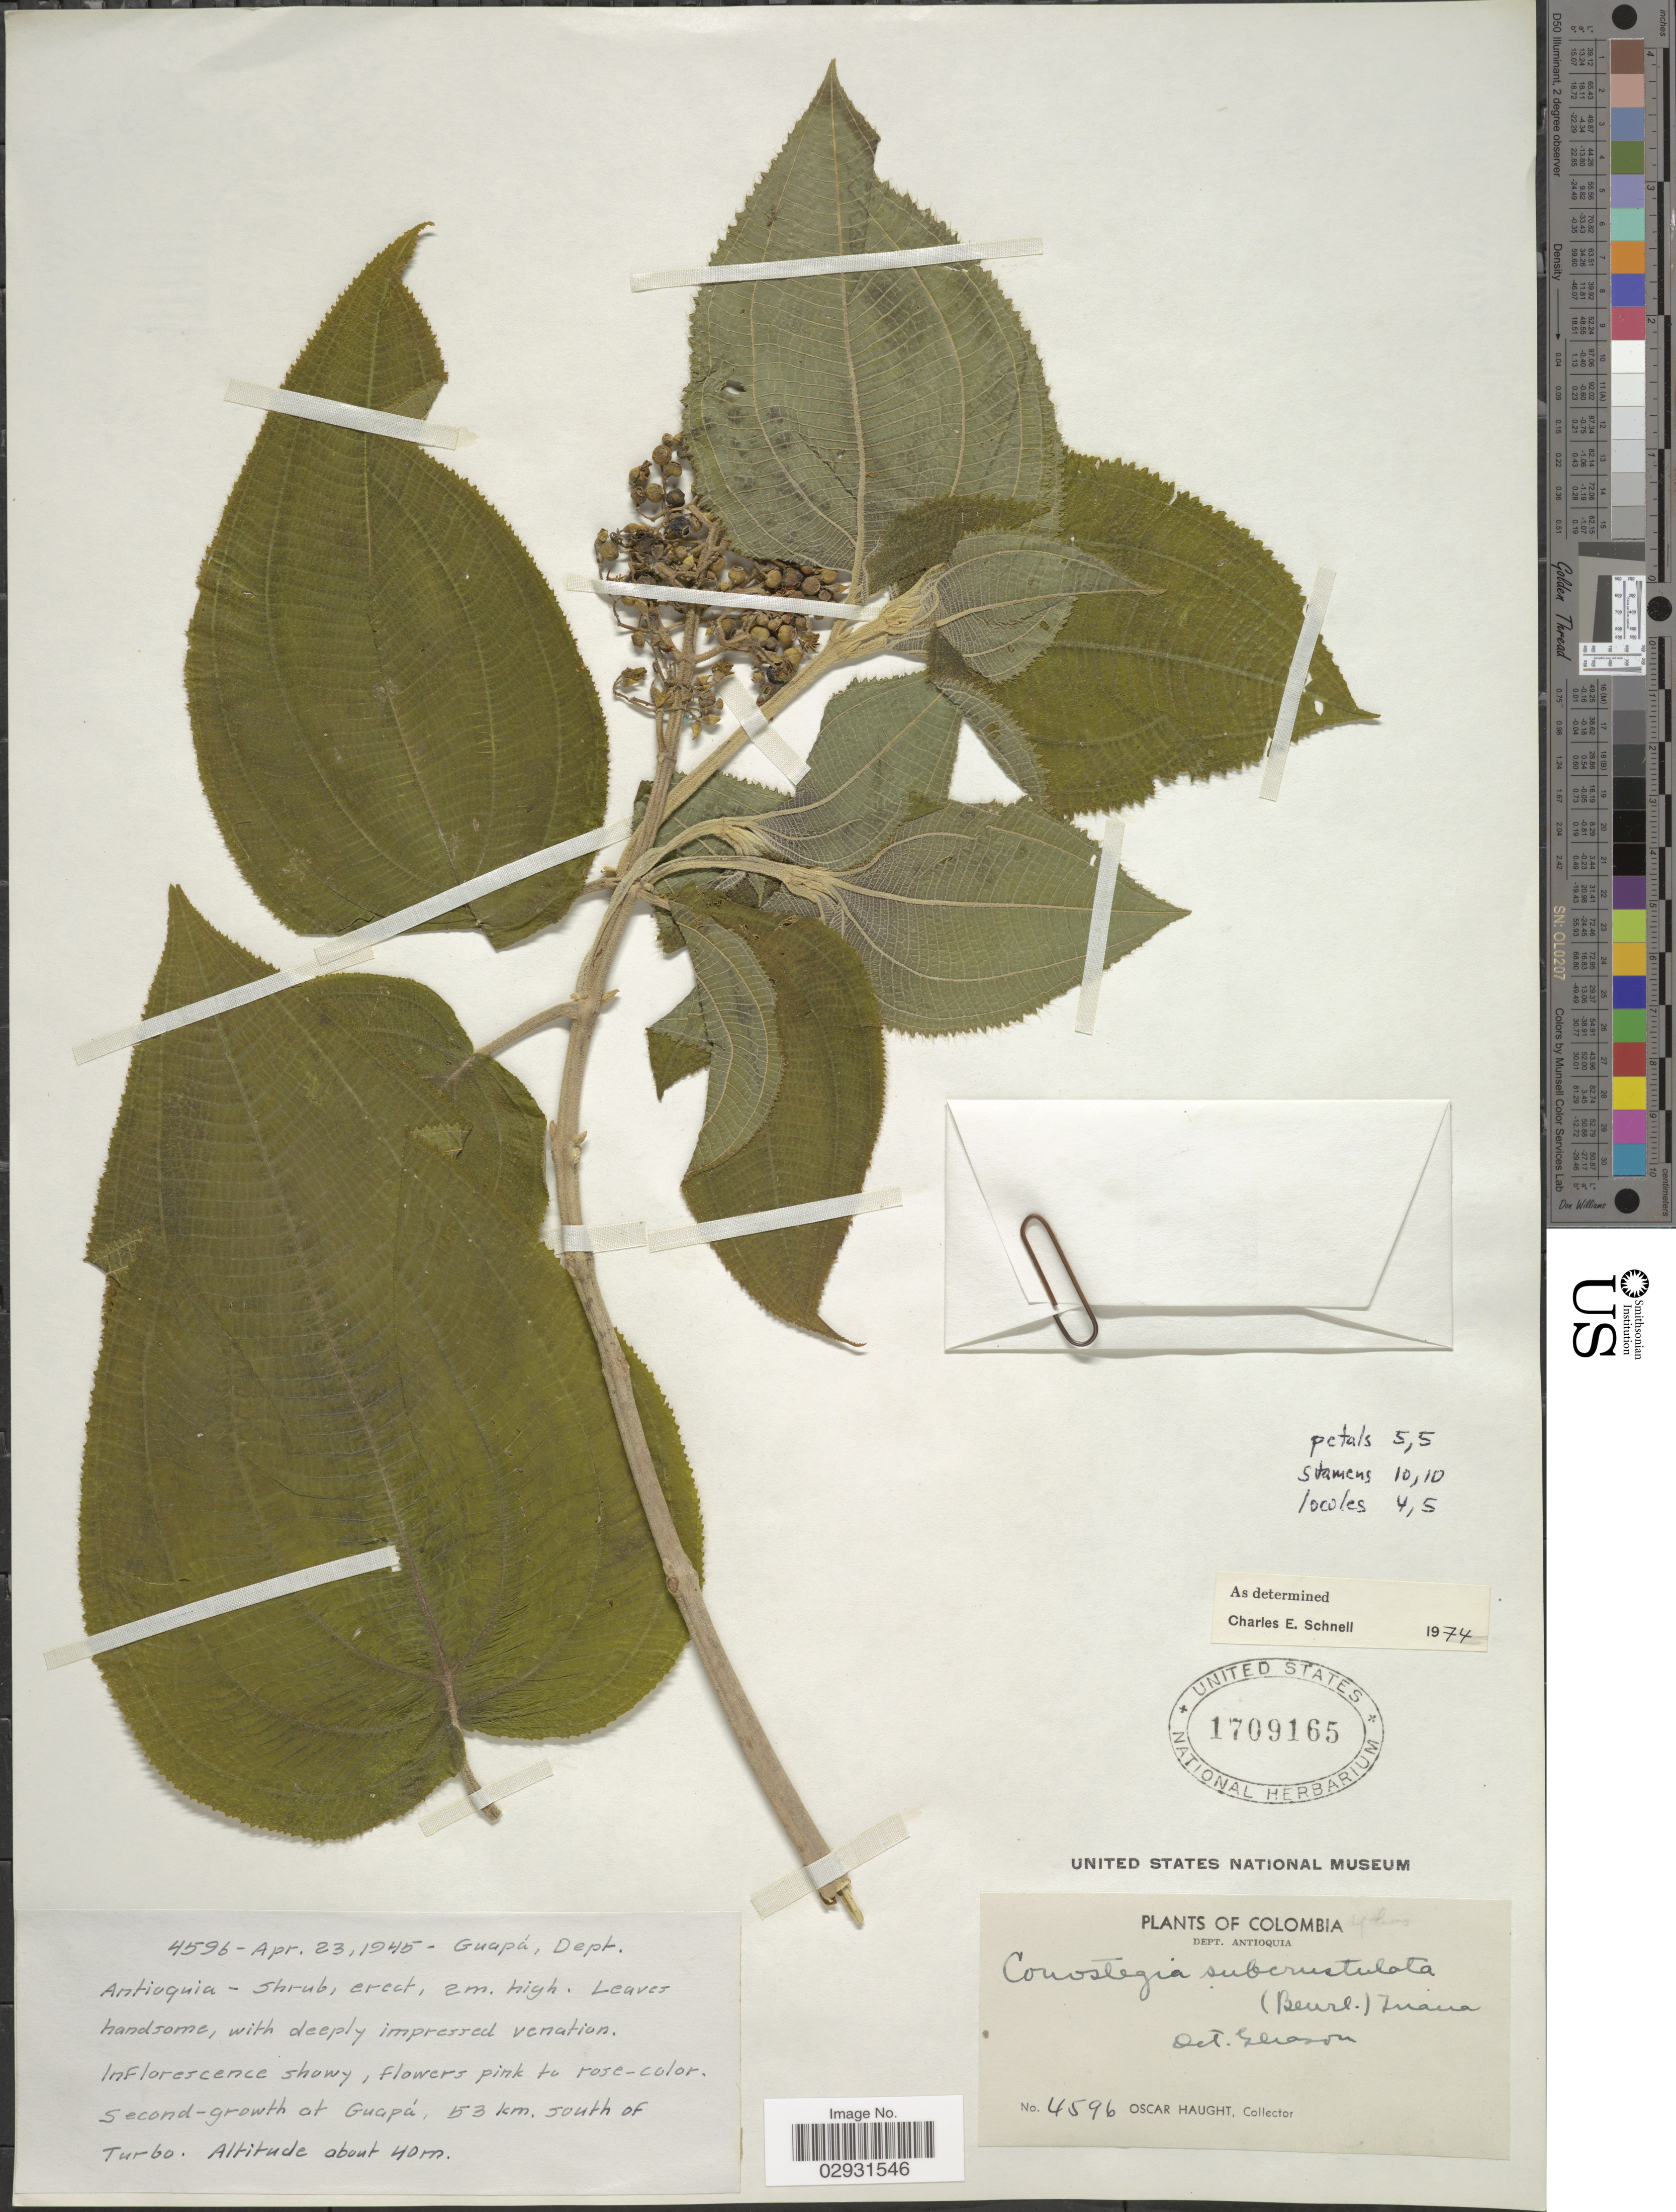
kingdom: Plantae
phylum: Tracheophyta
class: Magnoliopsida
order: Myrtales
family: Melastomataceae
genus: Conostegia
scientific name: Conostegia subcrustulata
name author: (Beurl.) Triana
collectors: O. L. Haught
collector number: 4596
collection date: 1945-04-23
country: Colombia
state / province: Antioquia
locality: Dept. Antioquia, Guapá, 53 km. south of Turbo.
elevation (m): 40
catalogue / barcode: US 1709165